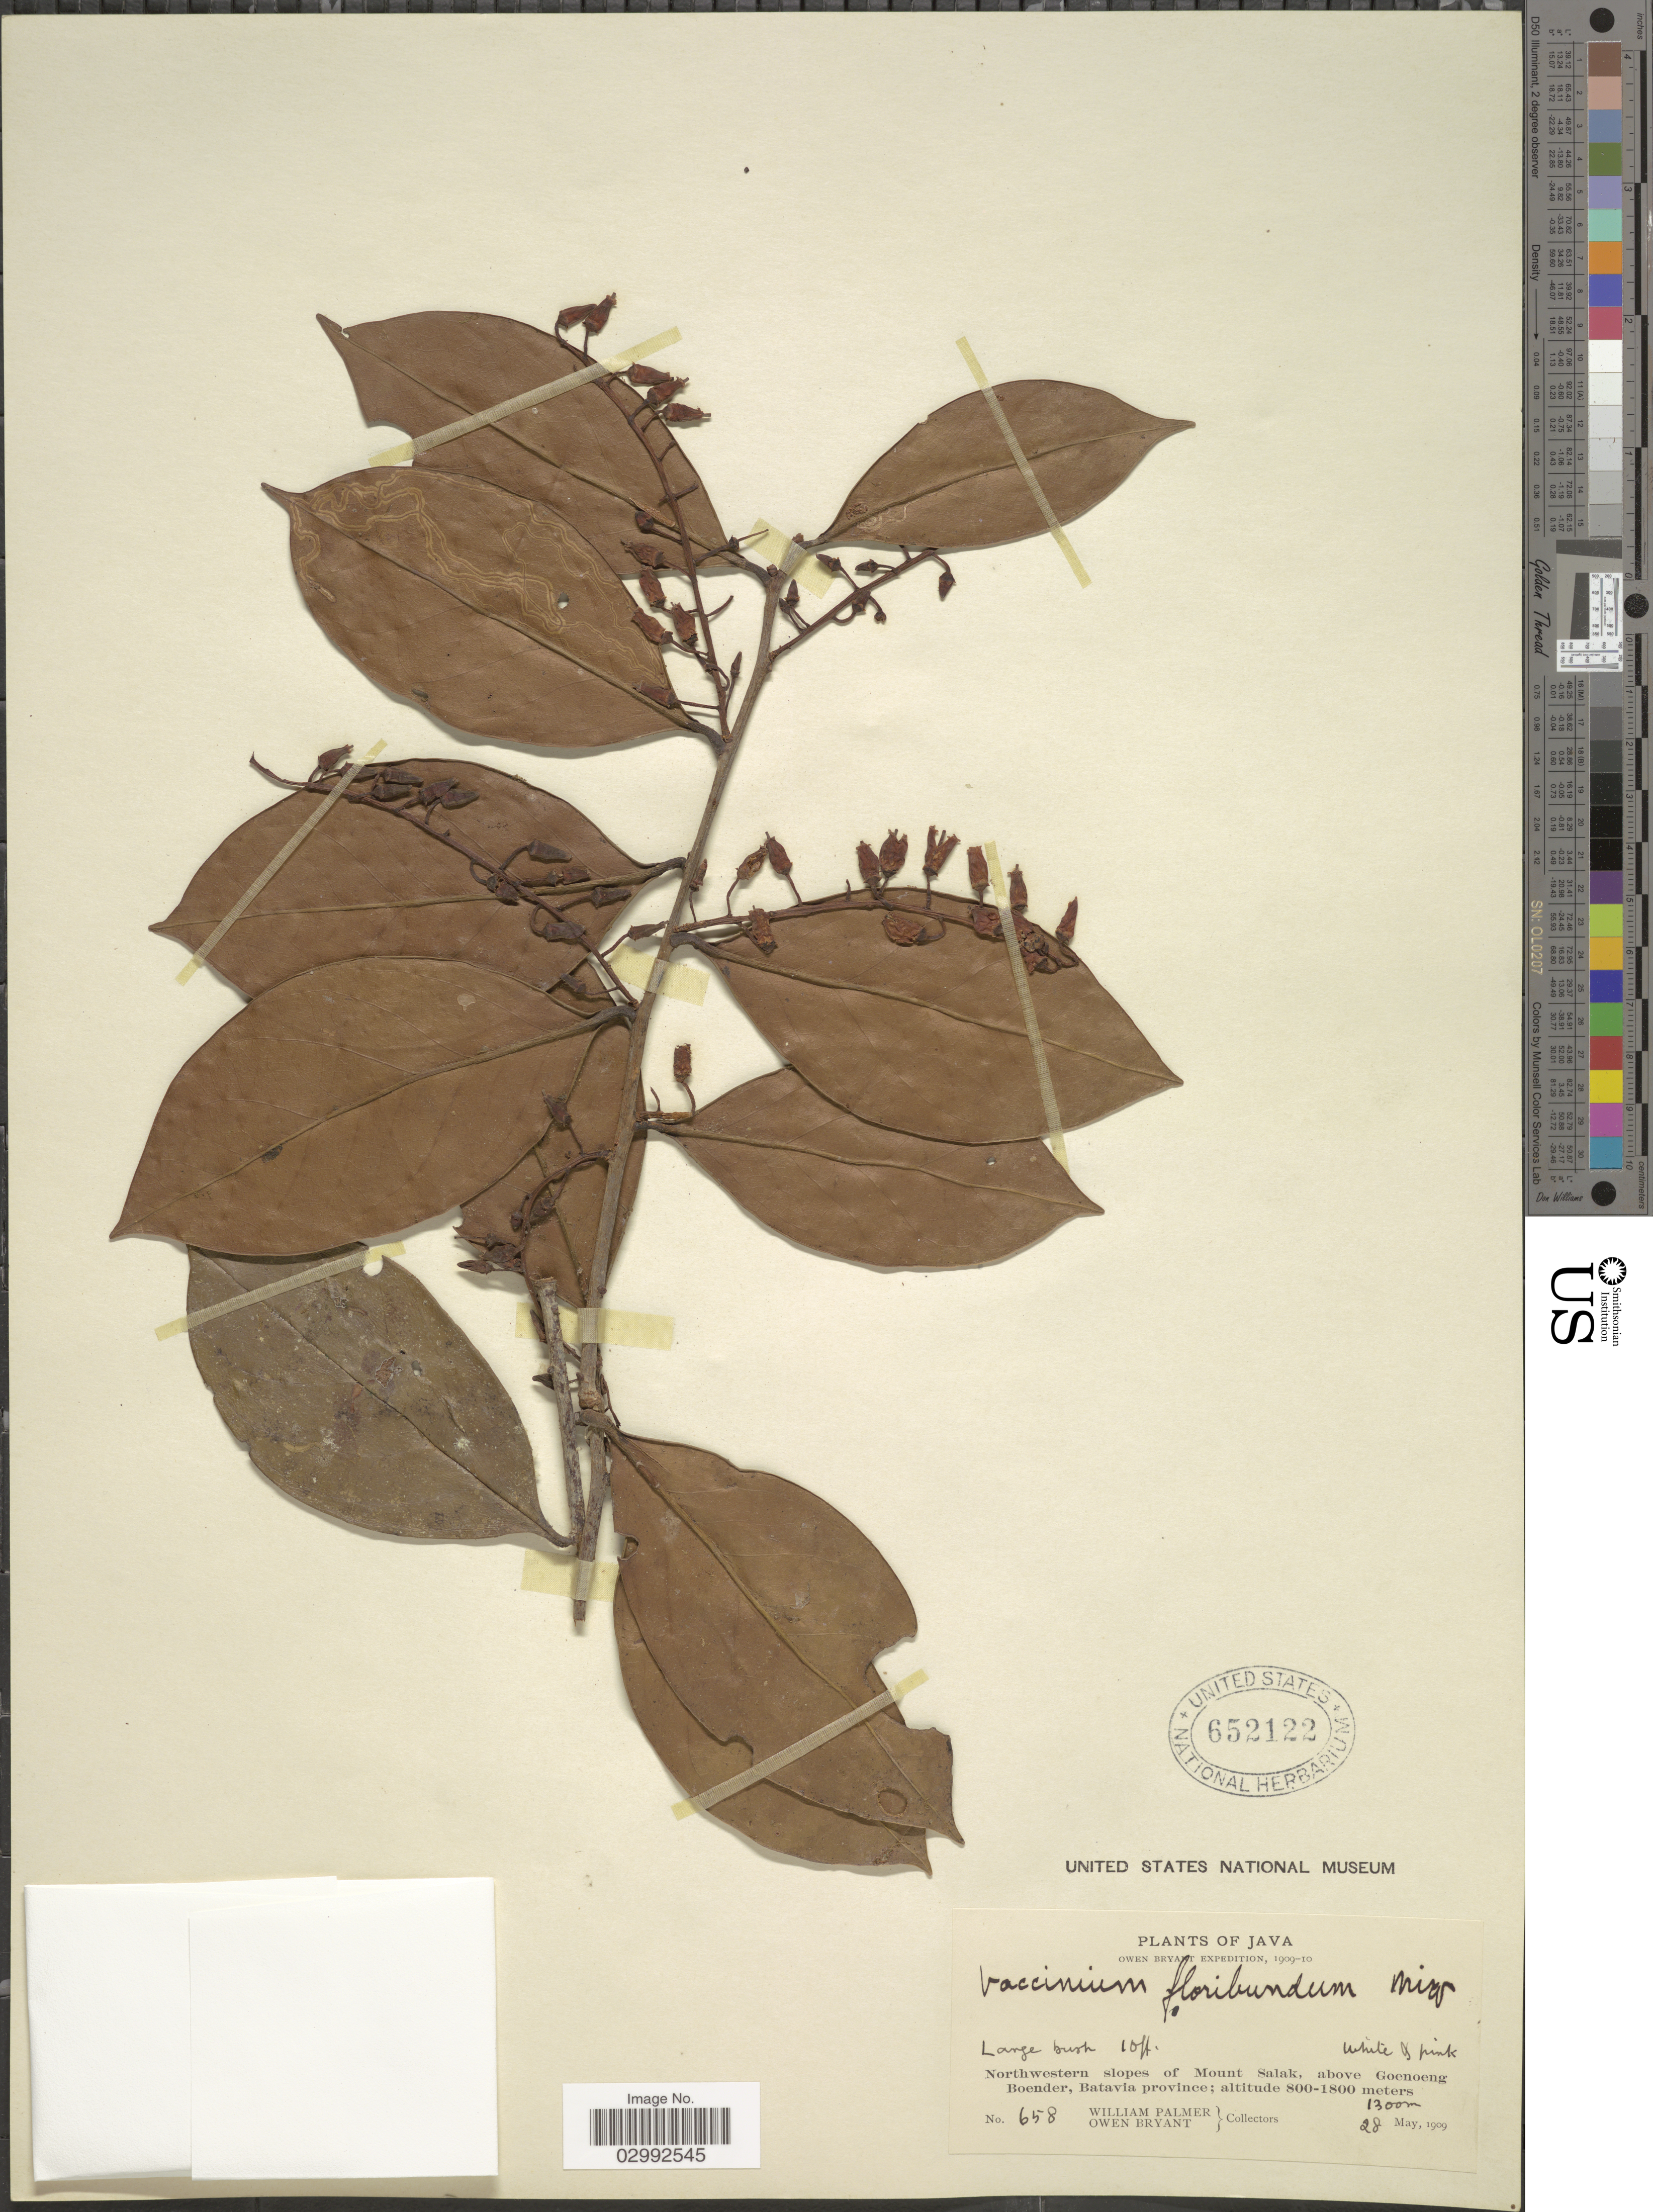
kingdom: Plantae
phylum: Tracheophyta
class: Magnoliopsida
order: Ericales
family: Ericaceae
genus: Vaccinium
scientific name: Vaccinium floribundum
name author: Kunth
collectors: W. Palmer & O. Bryant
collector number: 658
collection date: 1909-05-28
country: Indonesia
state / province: Java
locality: Northwestern slopes of Mount Salak, above Goenoeng Boender, Batavia province.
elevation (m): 1300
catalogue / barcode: US 652122